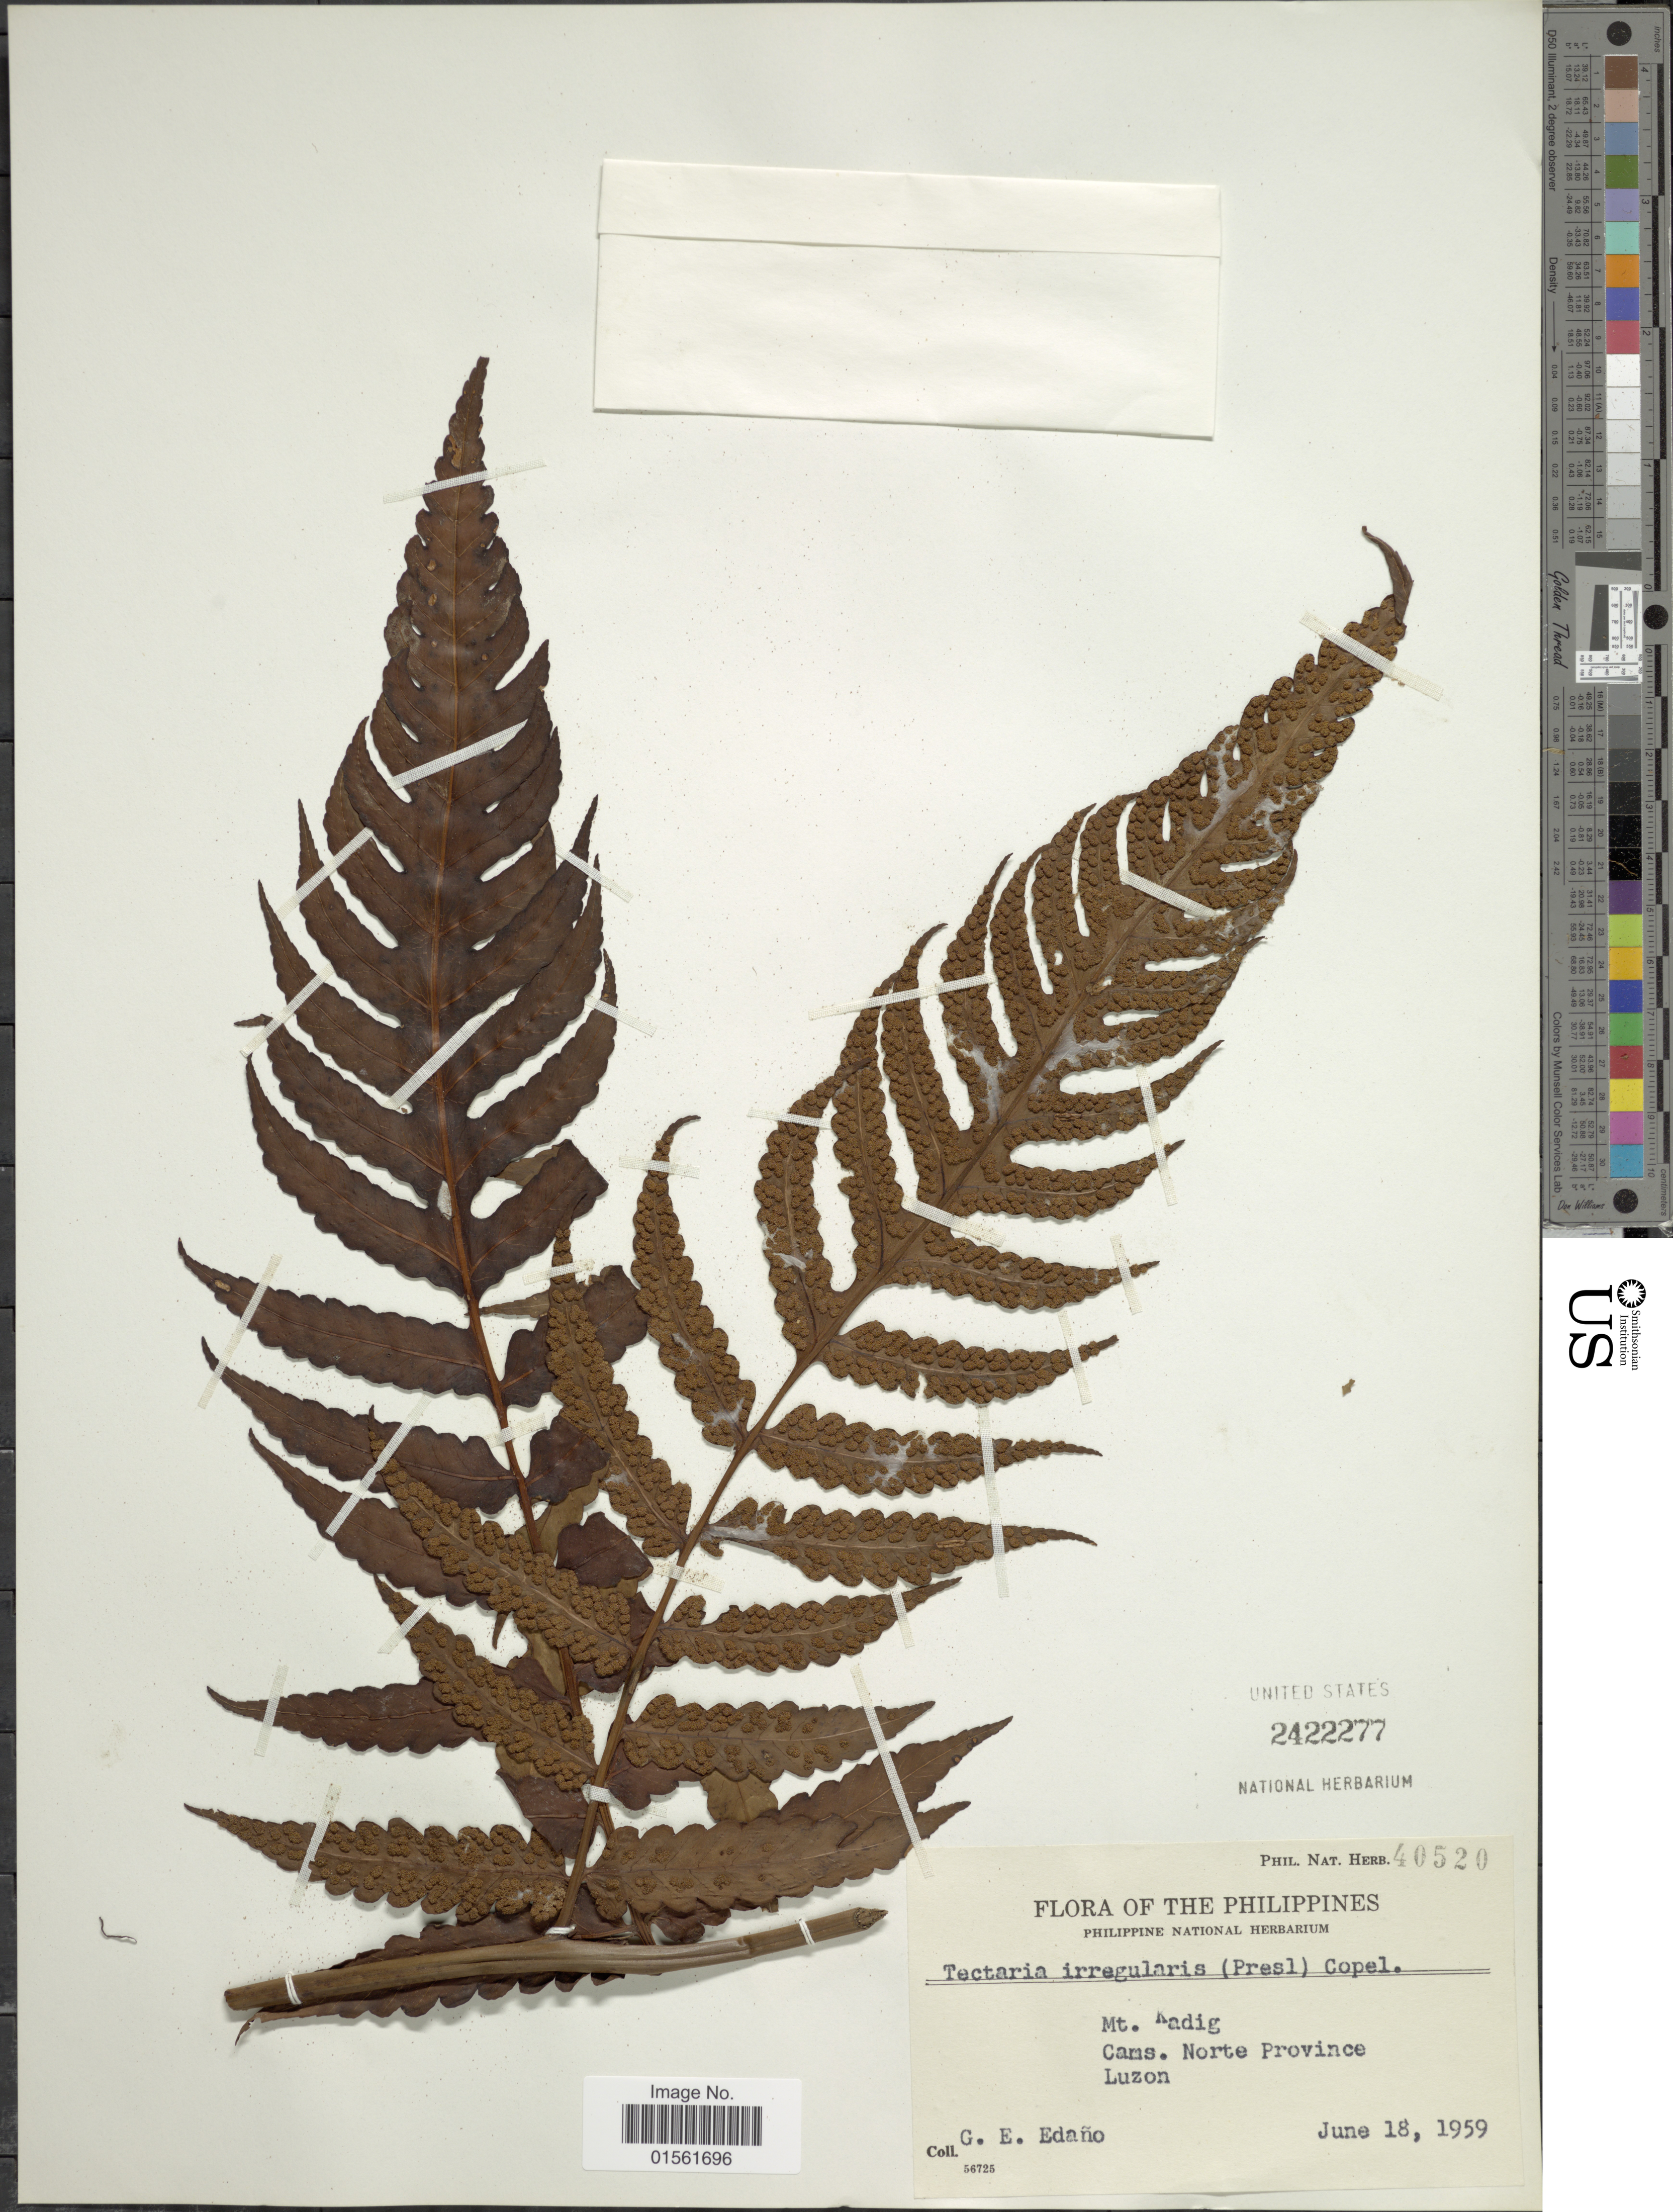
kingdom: Plantae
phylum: Tracheophyta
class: Polypodiopsida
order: Polypodiales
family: Dryopteridaceae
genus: Pleocnemia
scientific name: Pleocnemia macrodonta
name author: (C. Presl ex Fée) Holttum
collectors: G. E. Edaño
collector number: Phil. Nat. Herb. 40520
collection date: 1959-06-18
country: Philippines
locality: Mt. Kadig, Cams. Norte Province, Luzon.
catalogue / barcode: US 2422277